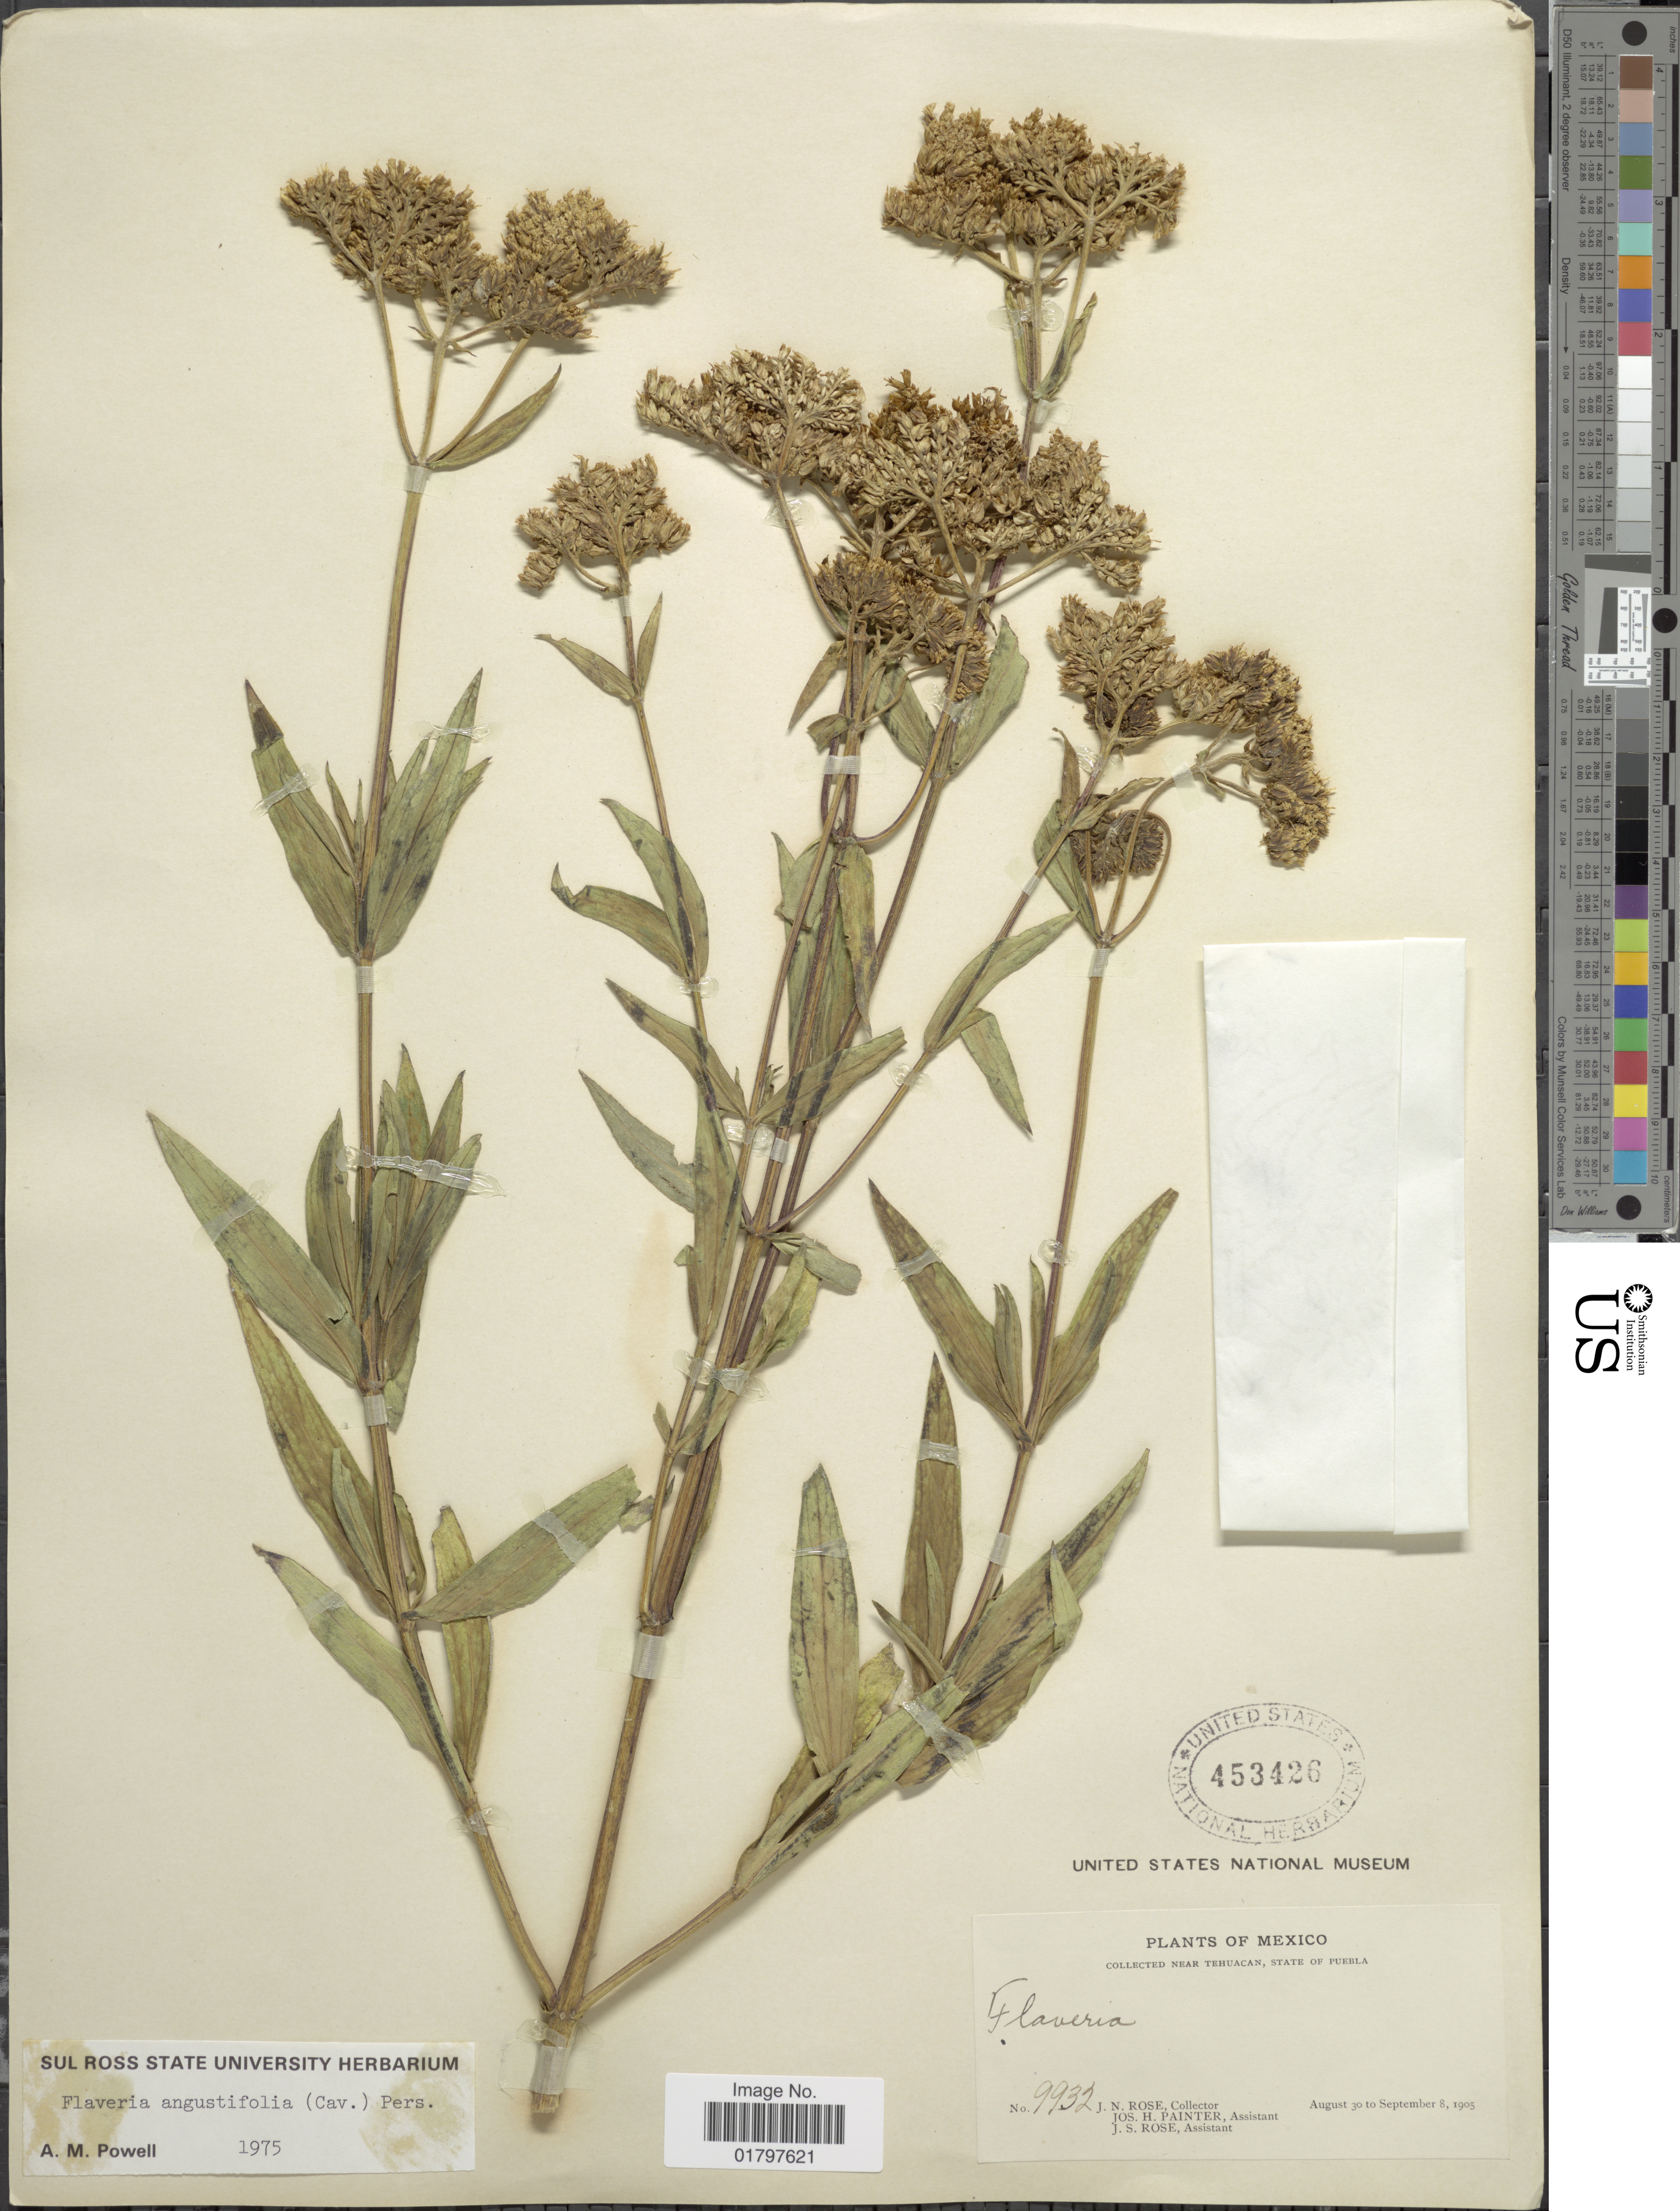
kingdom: Plantae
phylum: Tracheophyta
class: Magnoliopsida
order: Asterales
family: Asteraceae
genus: Flaveria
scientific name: Flaveria angustifolia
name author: Pers.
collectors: J. N. Rose, J. H. Painter & J. S. Rose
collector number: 9932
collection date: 1905-08-30/1905-09-08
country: Mexico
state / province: Puebla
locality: Near Tehuacan, State of Puebla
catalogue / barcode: US 453426